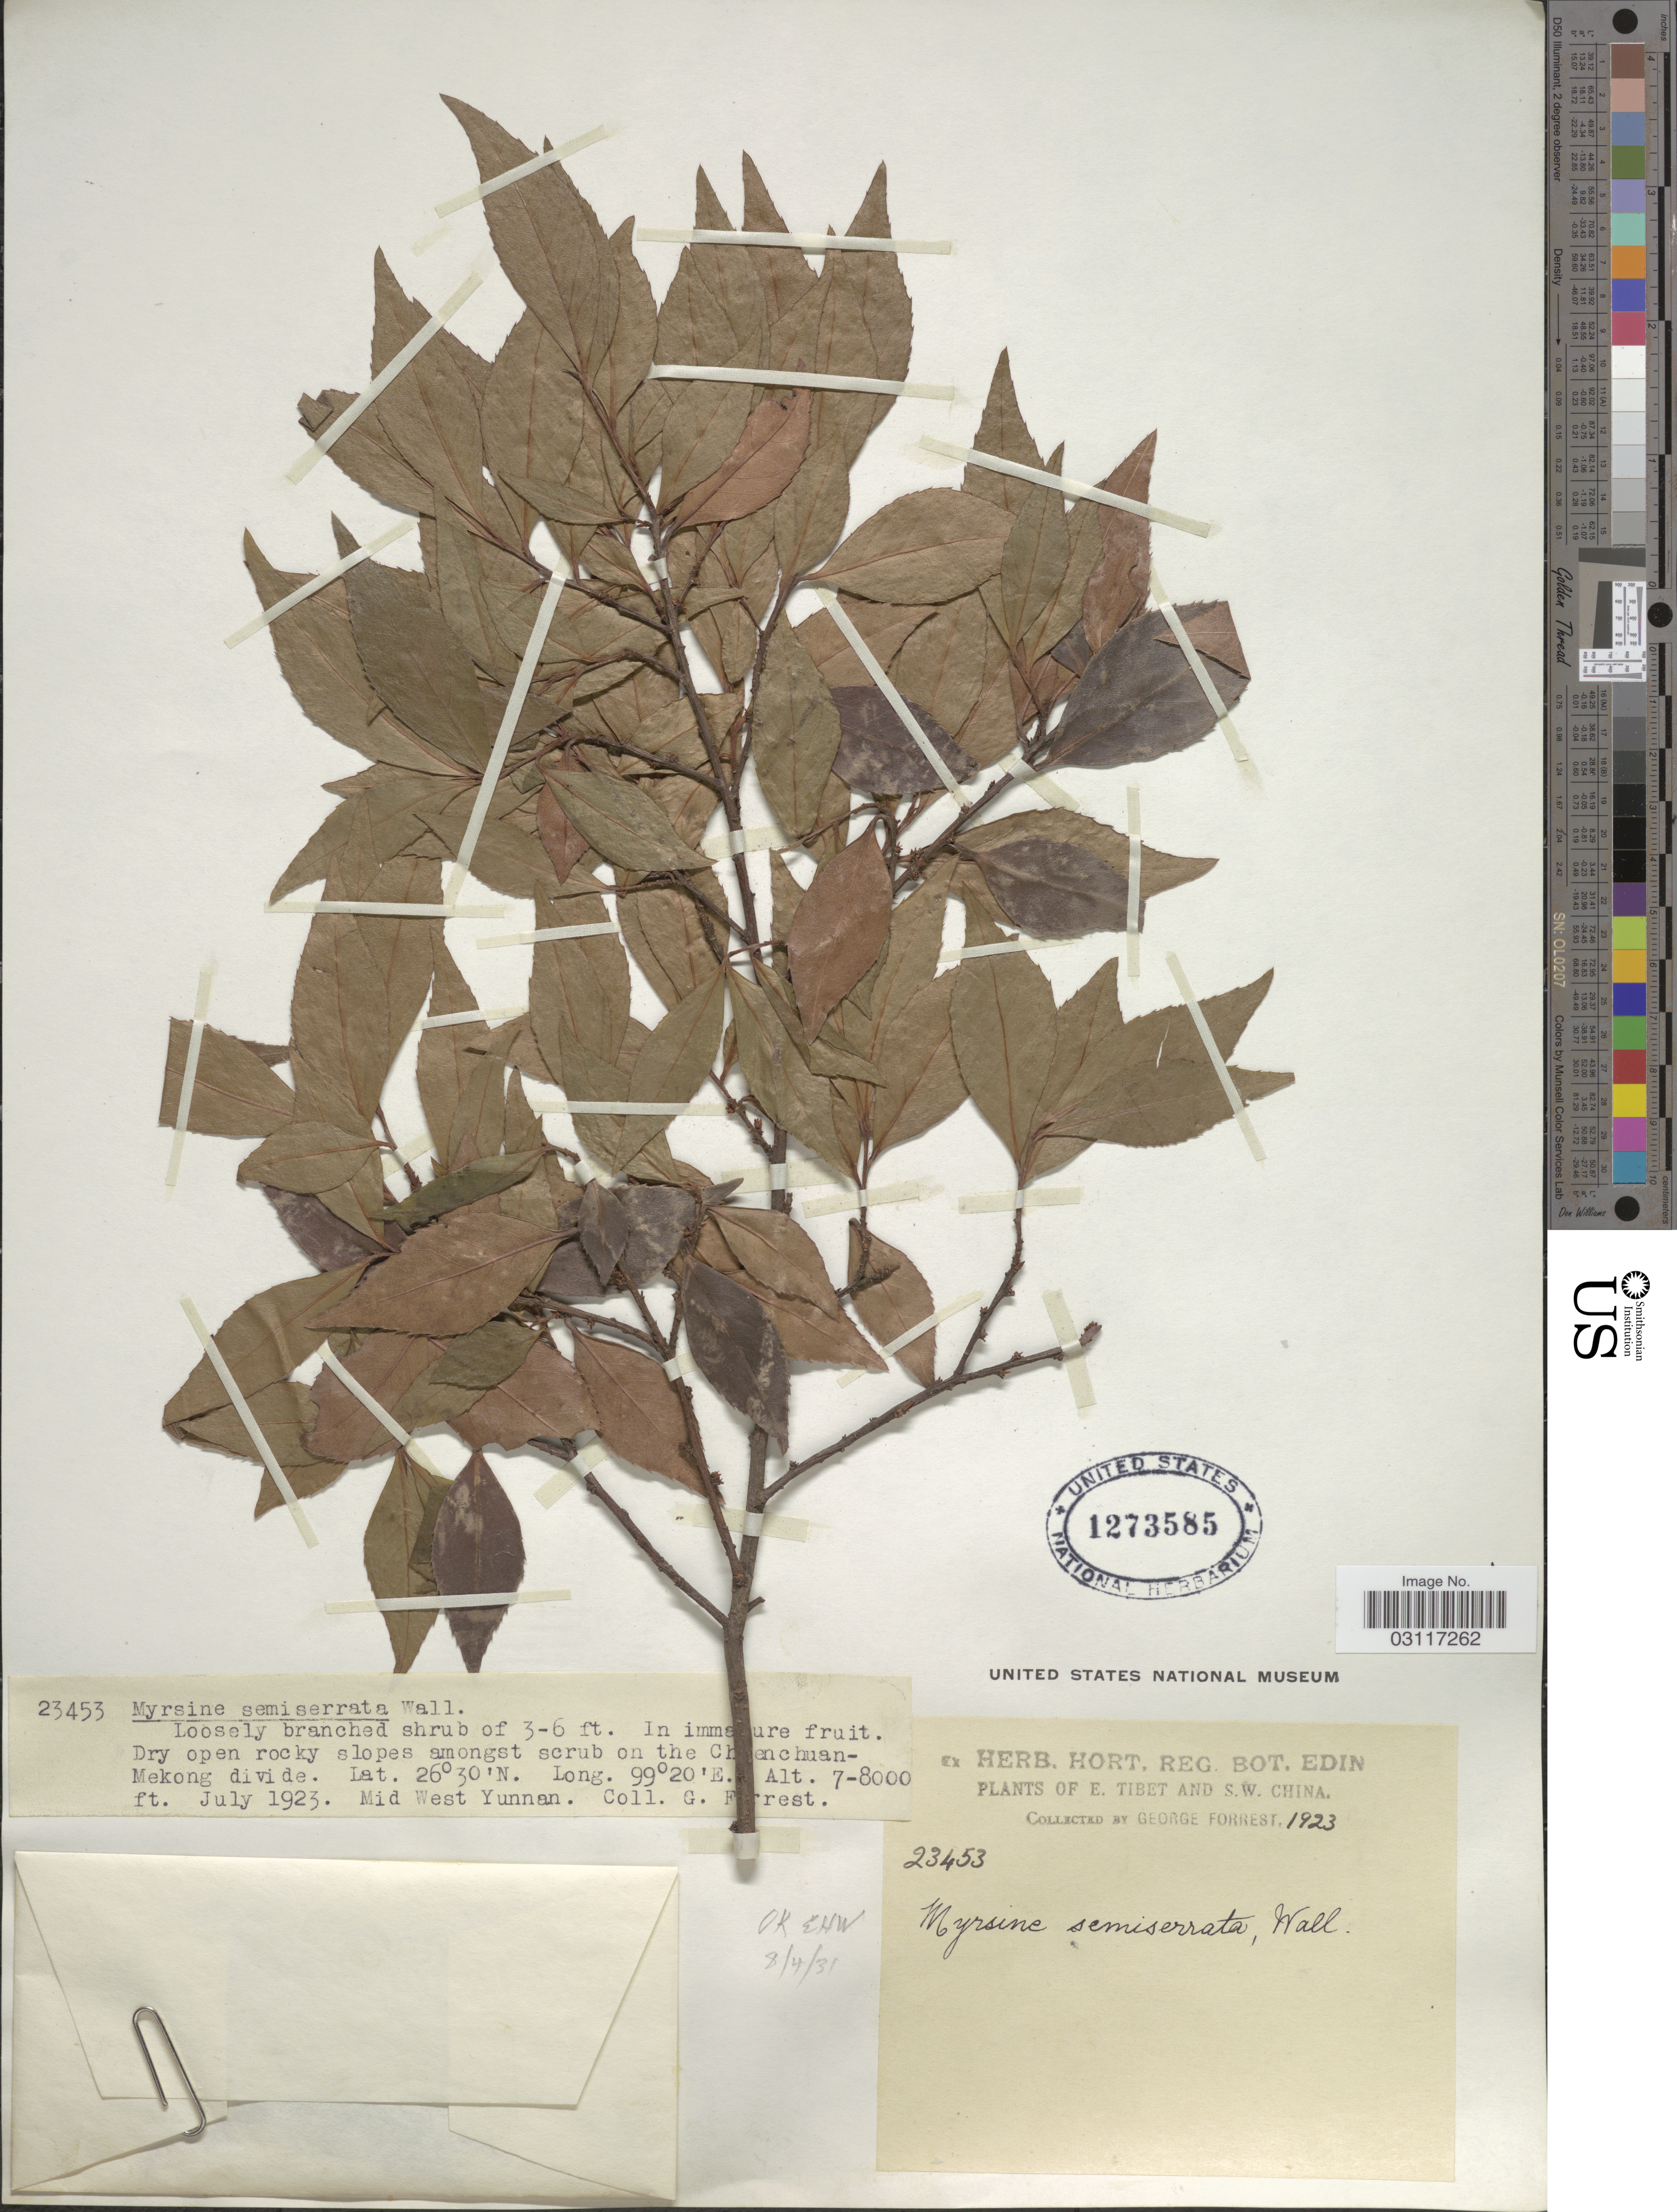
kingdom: Plantae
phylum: Tracheophyta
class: Magnoliopsida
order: Ericales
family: Primulaceae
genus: Myrsine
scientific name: Myrsine semiserrata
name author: Wall.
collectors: G. Forrest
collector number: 23453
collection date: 1923-07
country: China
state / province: Yunnan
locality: E. Tibet and S.W. China. on the Chenchuan-Mekong divide. Mid West Yunnan.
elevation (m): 2134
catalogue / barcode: US 1273585